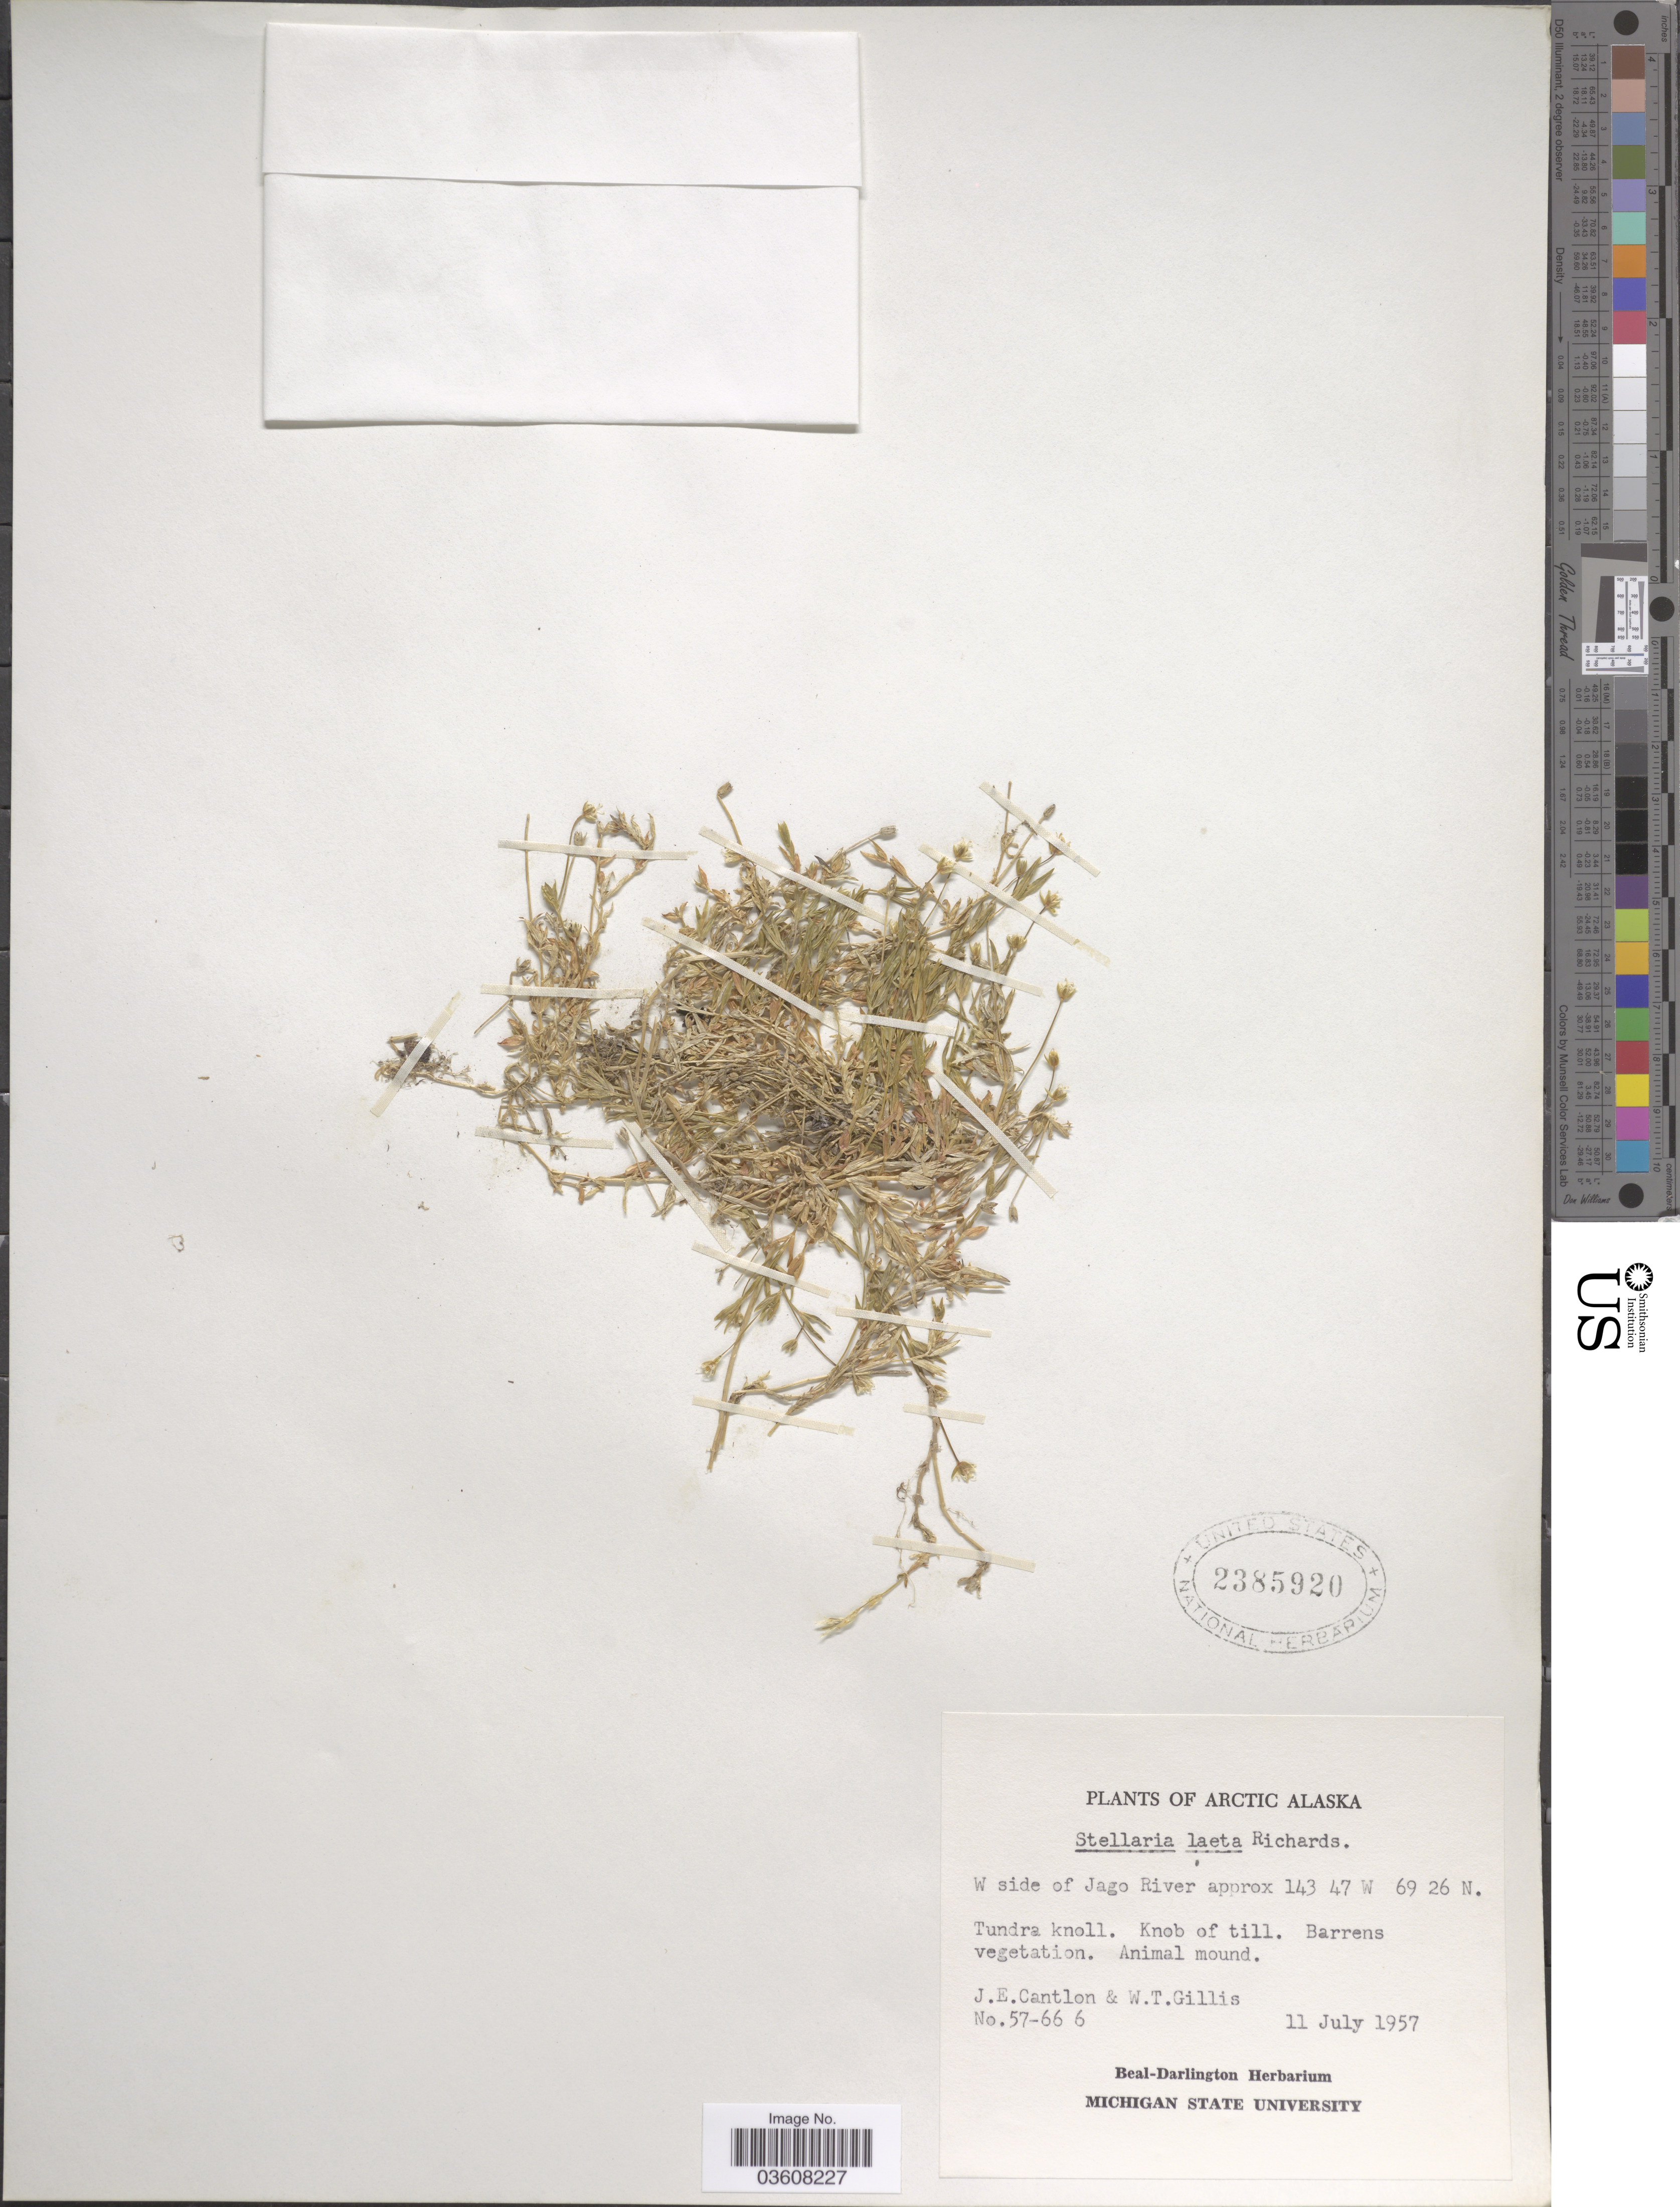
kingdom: Plantae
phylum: Tracheophyta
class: Magnoliopsida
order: Caryophyllales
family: Caryophyllaceae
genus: Stellaria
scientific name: Stellaria laeta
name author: Richards.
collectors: J. Cantlon & W. T. Gillis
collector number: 57-66 6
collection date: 1957-07-11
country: United States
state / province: Alaska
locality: Arctic Alaska. W side of Jago River.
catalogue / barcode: US 2385920